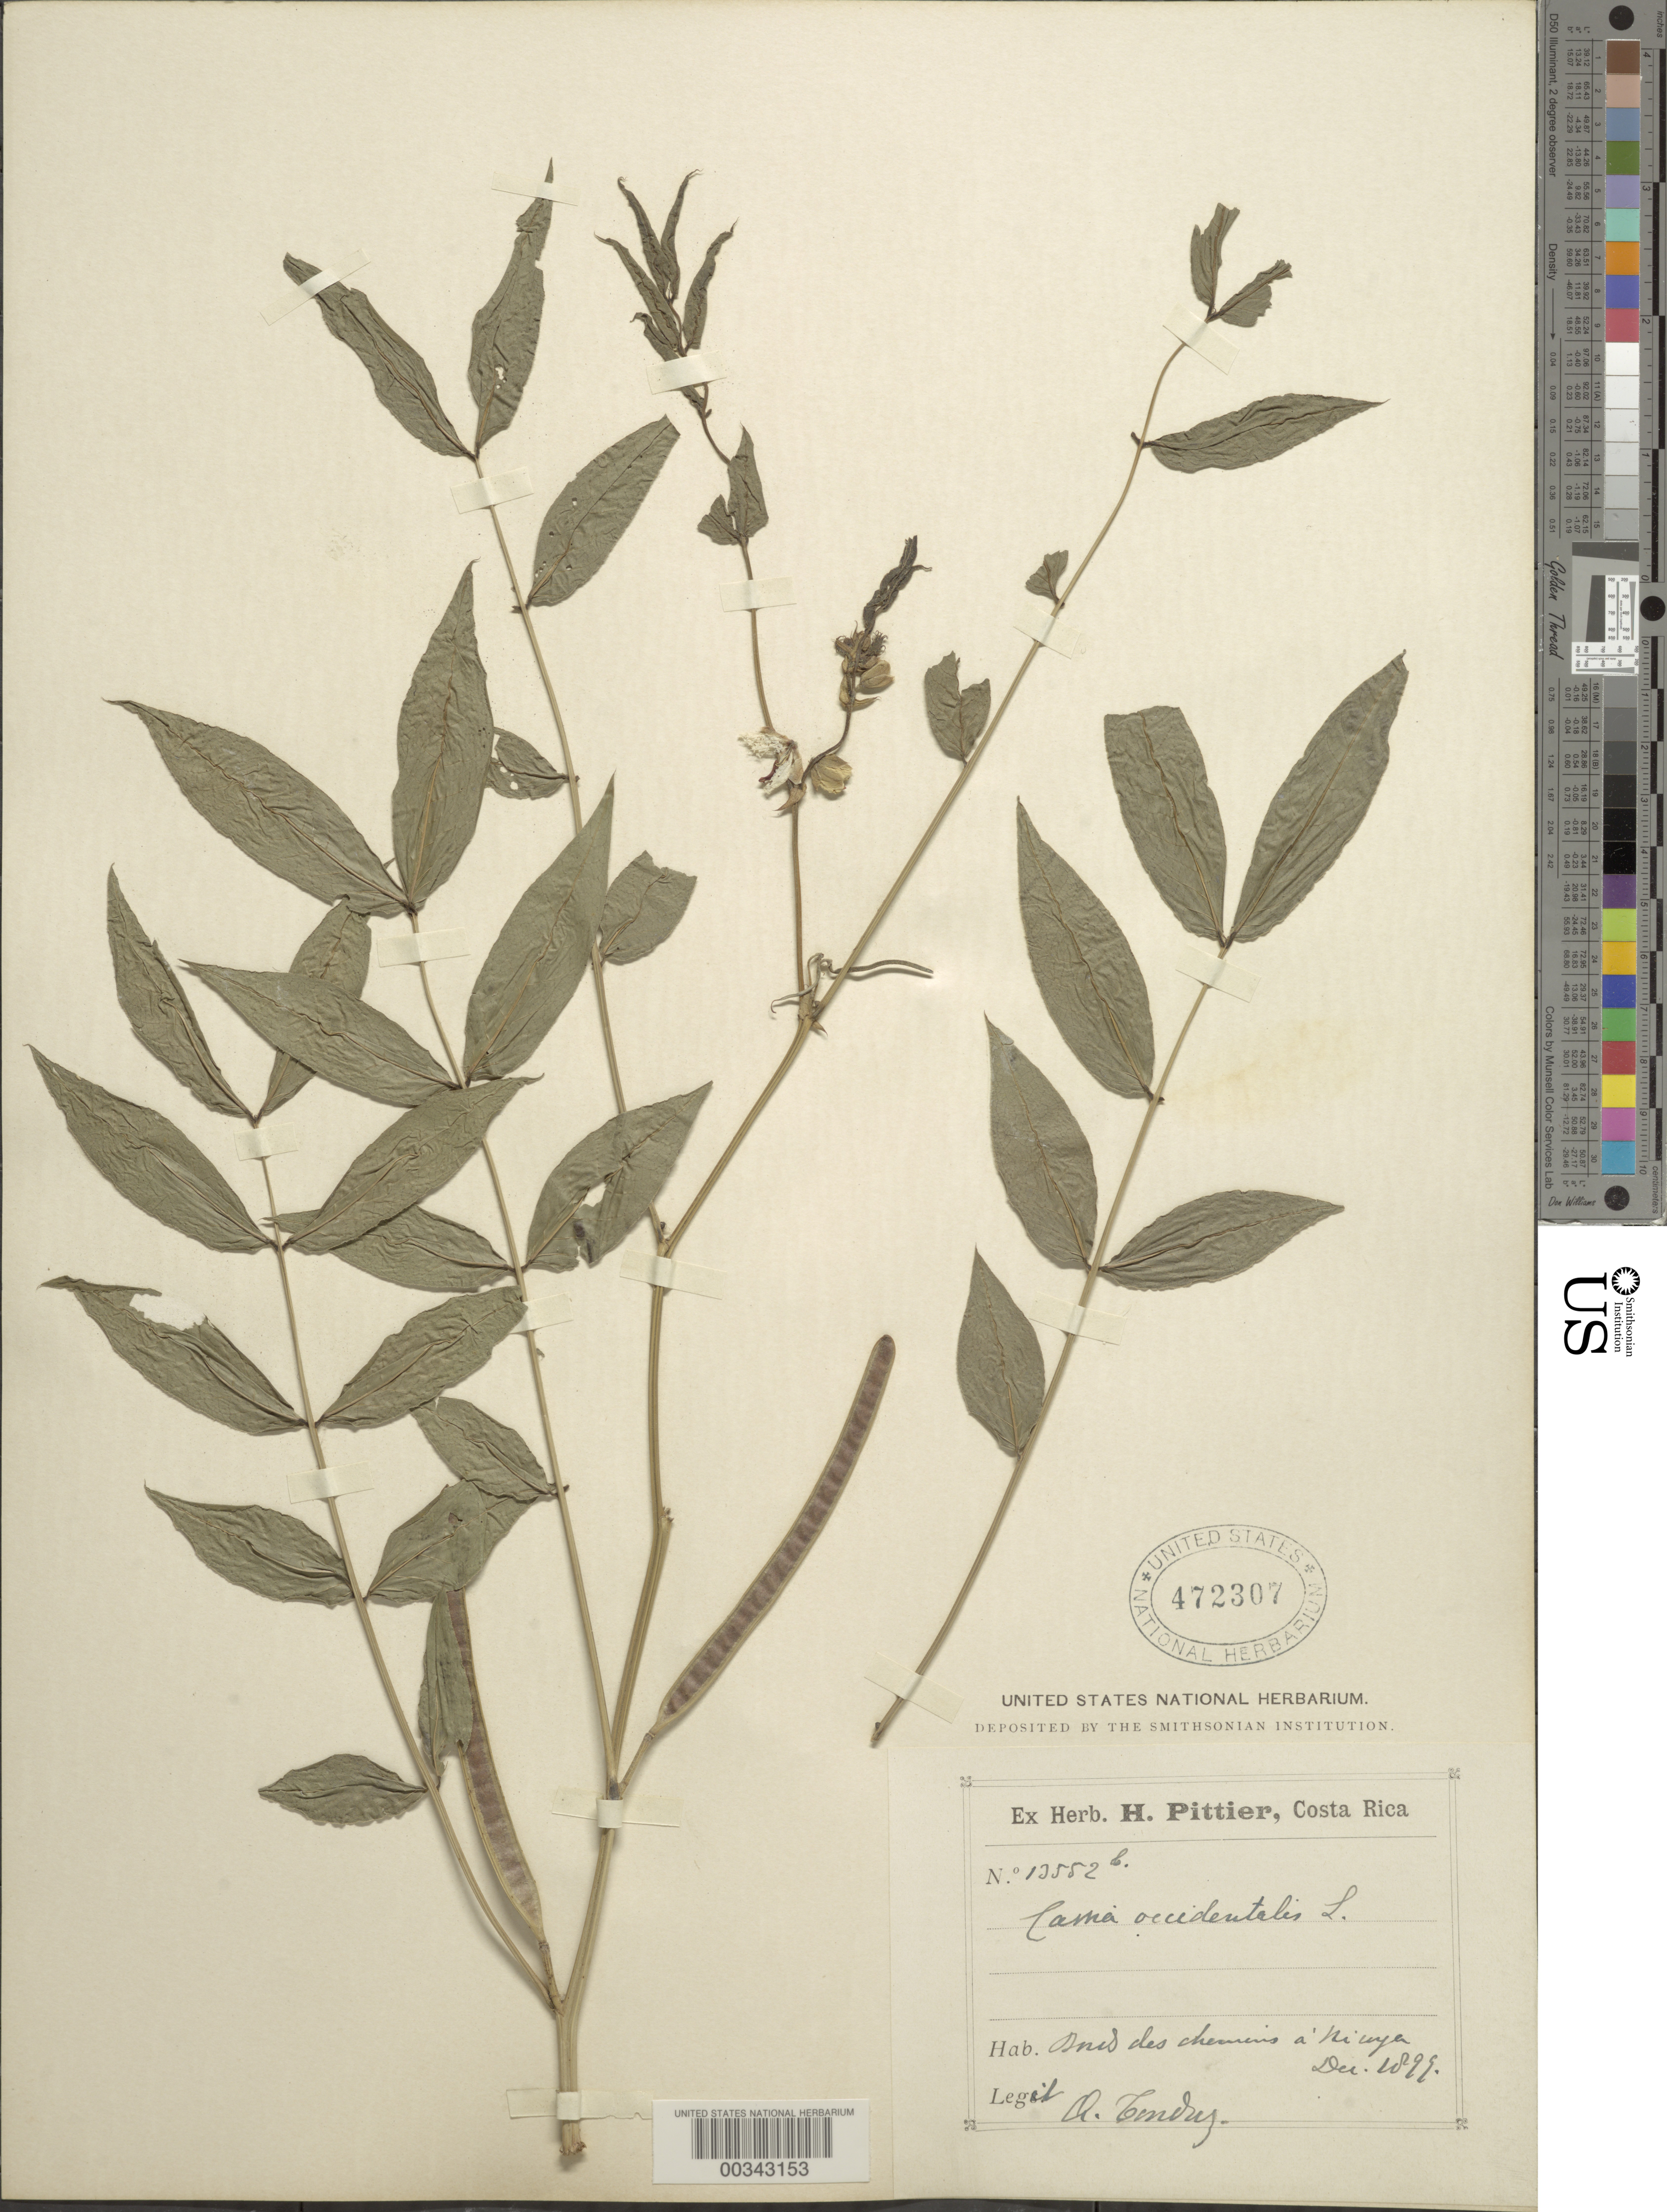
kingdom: Plantae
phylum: Tracheophyta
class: Magnoliopsida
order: Fabales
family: Fabaceae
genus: Senna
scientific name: Senna occidentalis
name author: (L.) Link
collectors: A. Tonduz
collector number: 13552b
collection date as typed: Dec 1899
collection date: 1899-12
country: Costa Rica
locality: Road to Nicoya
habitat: Roadside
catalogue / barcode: US 472307